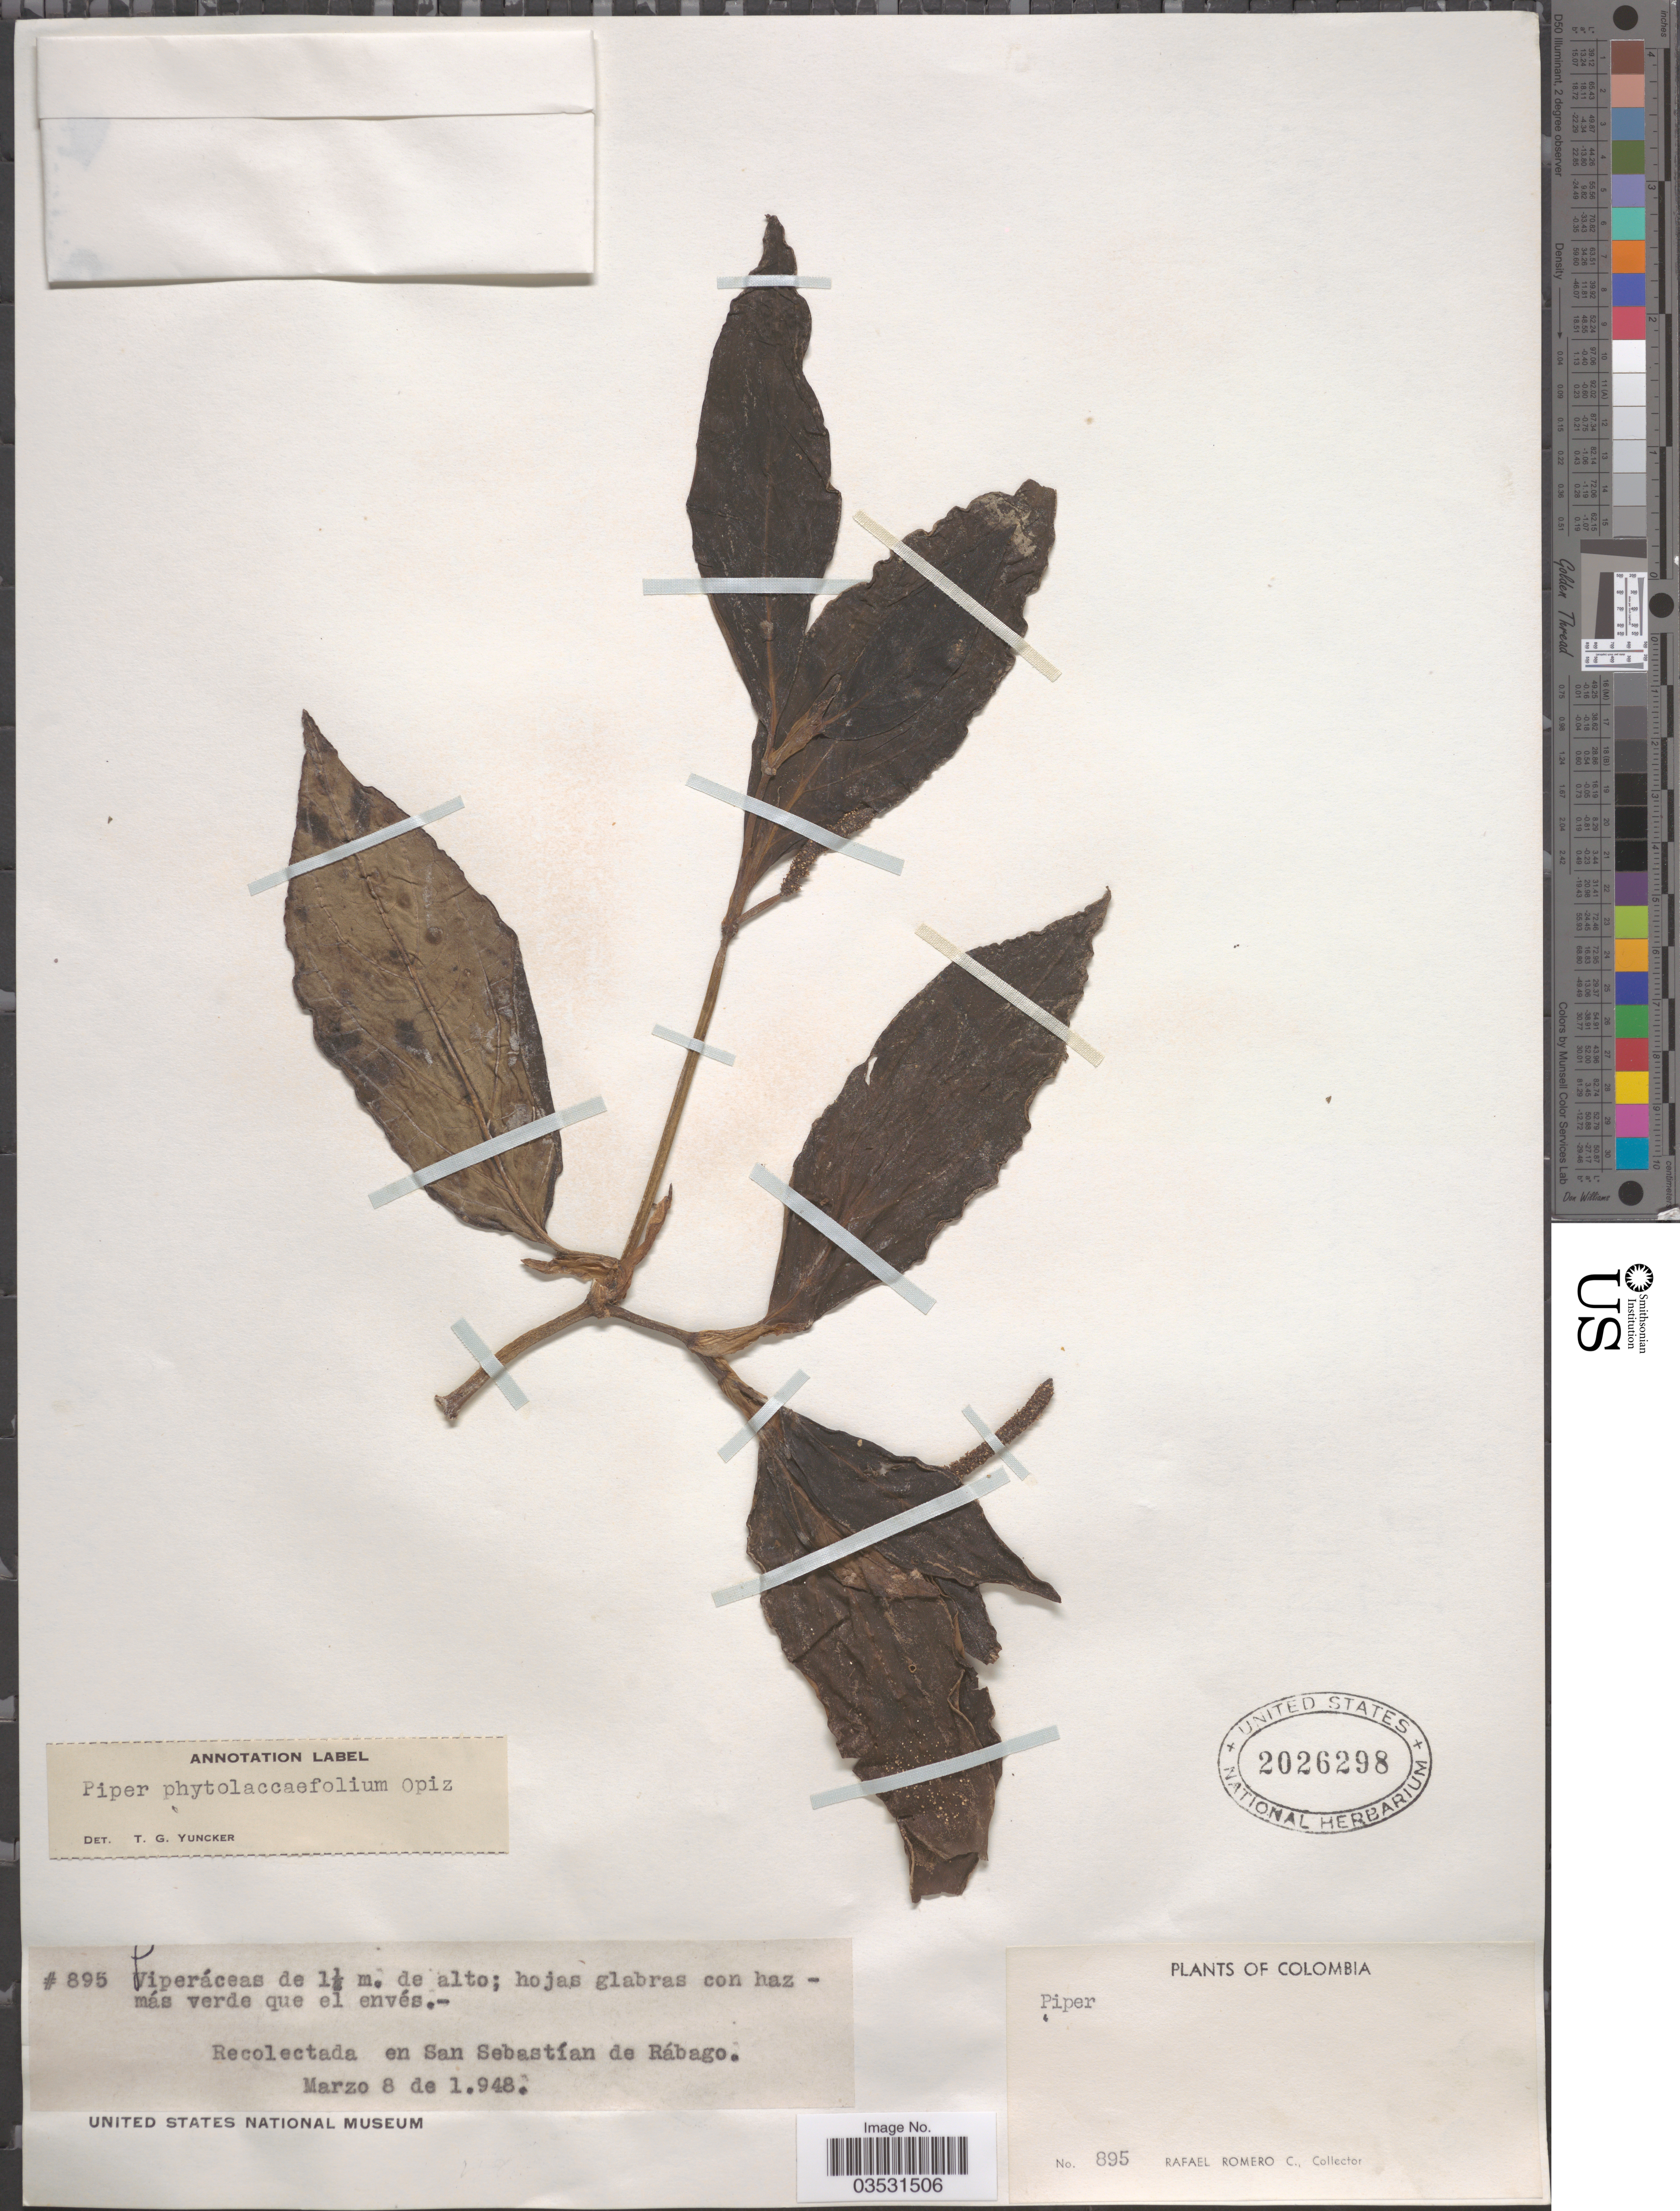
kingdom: Plantae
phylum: Tracheophyta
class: Magnoliopsida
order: Piperales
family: Piperaceae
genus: Piper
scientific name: Piper phytolaccifolium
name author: Opiz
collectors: R. Romero Castañeda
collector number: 895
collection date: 1948-03-08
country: Colombia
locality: En San Sebastían de Rábago.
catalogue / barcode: US 2026298